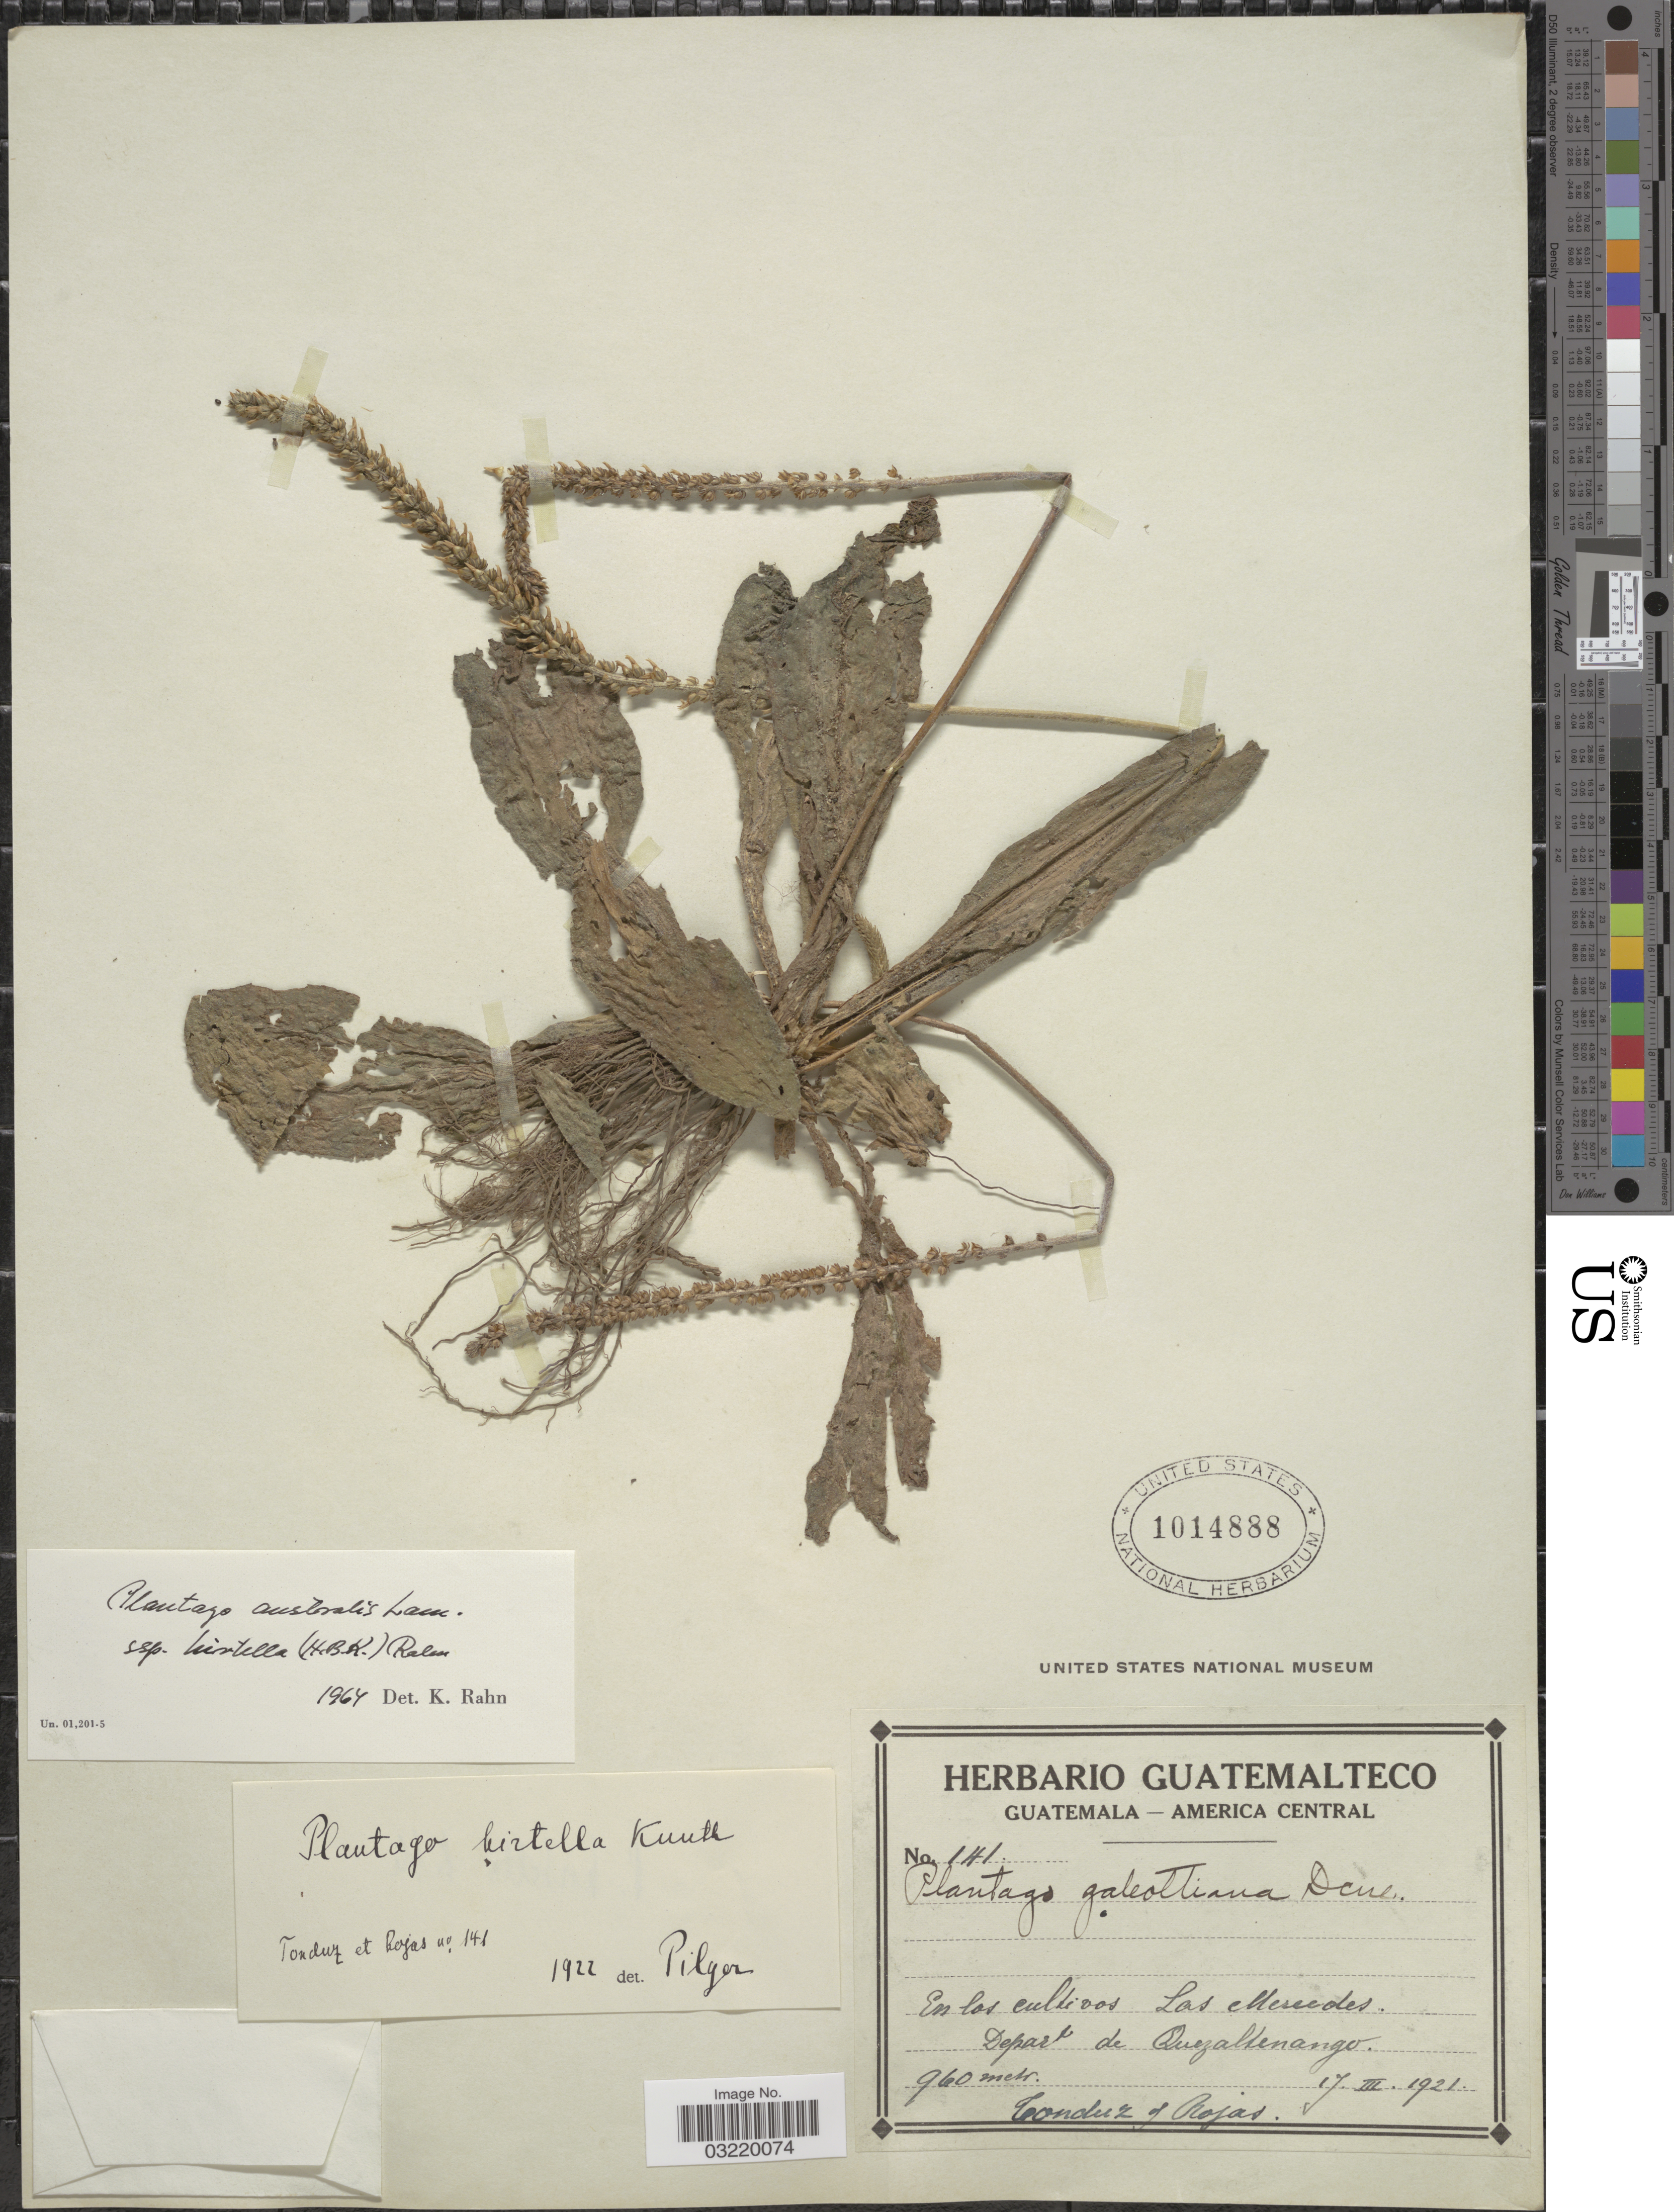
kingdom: Plantae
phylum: Tracheophyta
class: Magnoliopsida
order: Lamiales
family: Plantaginaceae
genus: Plantago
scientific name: Plantago australis subsp. hirtella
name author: (Kunth) Rahn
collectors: Tonduz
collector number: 141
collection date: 1921-03-17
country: Guatemala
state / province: Quetzaltenango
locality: Las Mercedes. Depart de Quezaltenango.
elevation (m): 960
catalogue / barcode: US 1014888